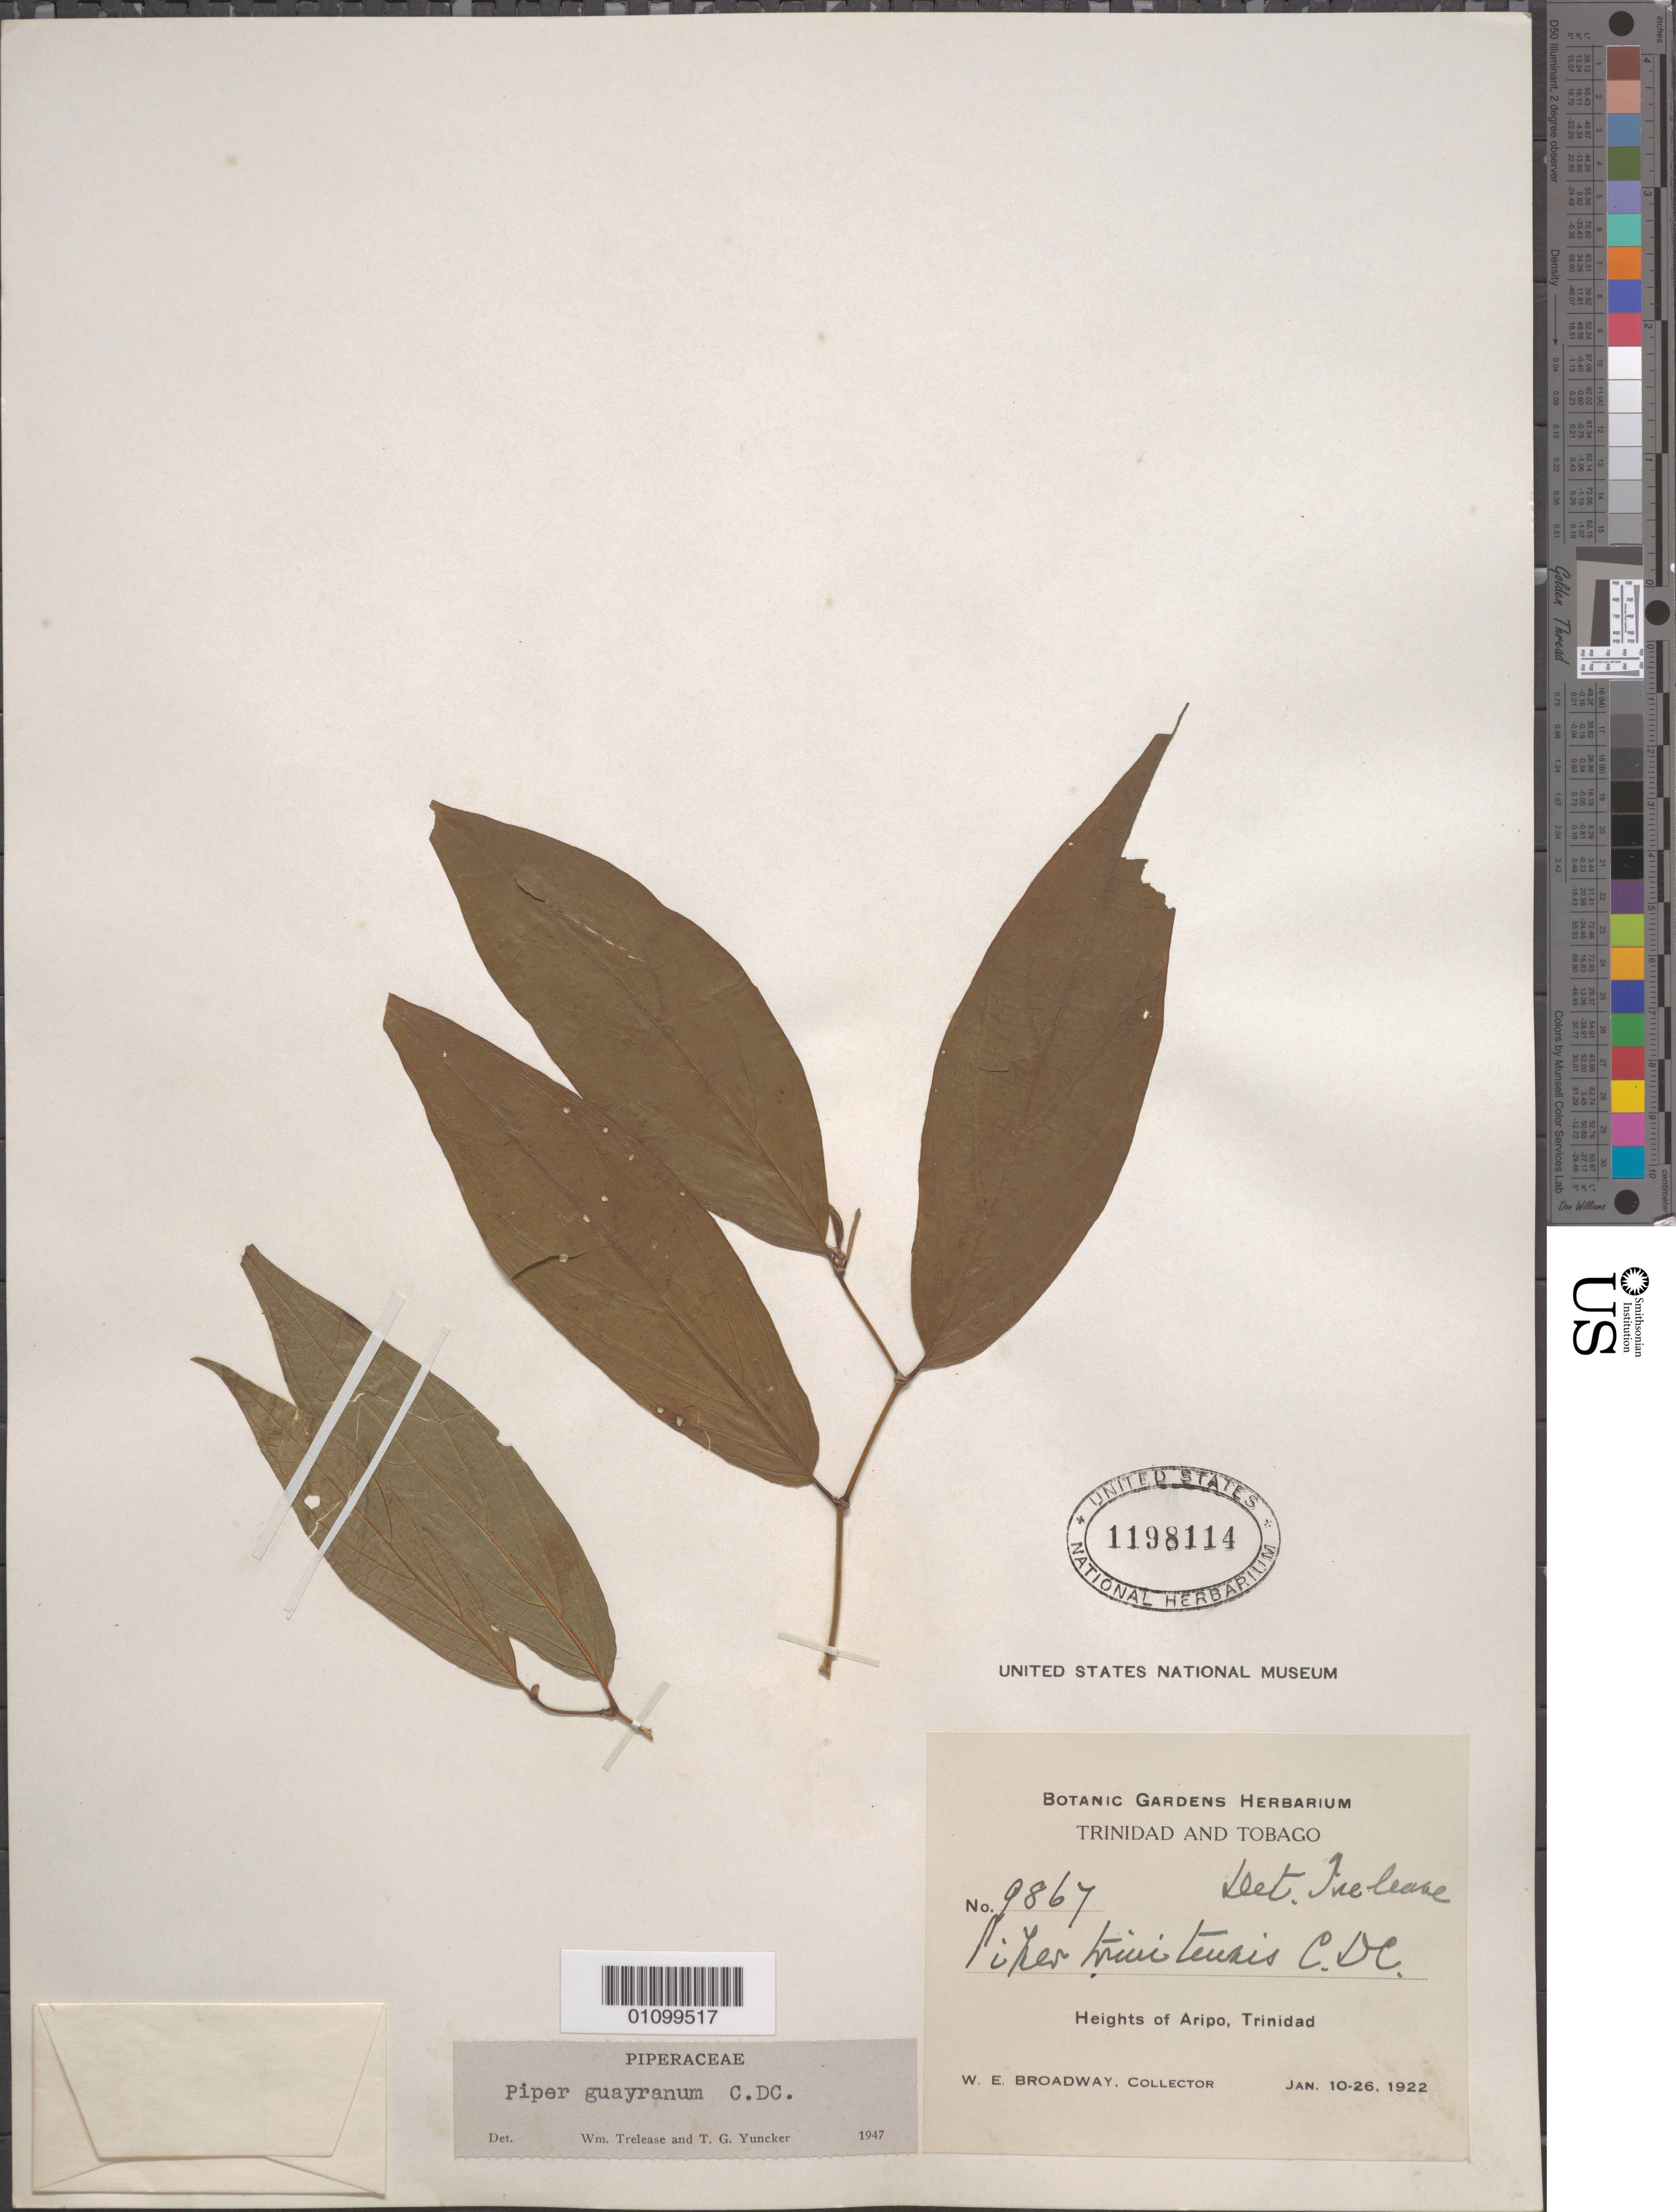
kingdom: Plantae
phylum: Tracheophyta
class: Magnoliopsida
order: Piperales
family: Piperaceae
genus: Piper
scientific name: Piper guayranum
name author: C. DC.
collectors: W. E. Broadway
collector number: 9867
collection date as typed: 10 Jan 1922 to 26 Jan 1922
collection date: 1922-01-10/1922-01-26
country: Trinidad and Tobago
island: Trinidad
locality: Heights of Aripo, Trinidad.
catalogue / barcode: US 1198114